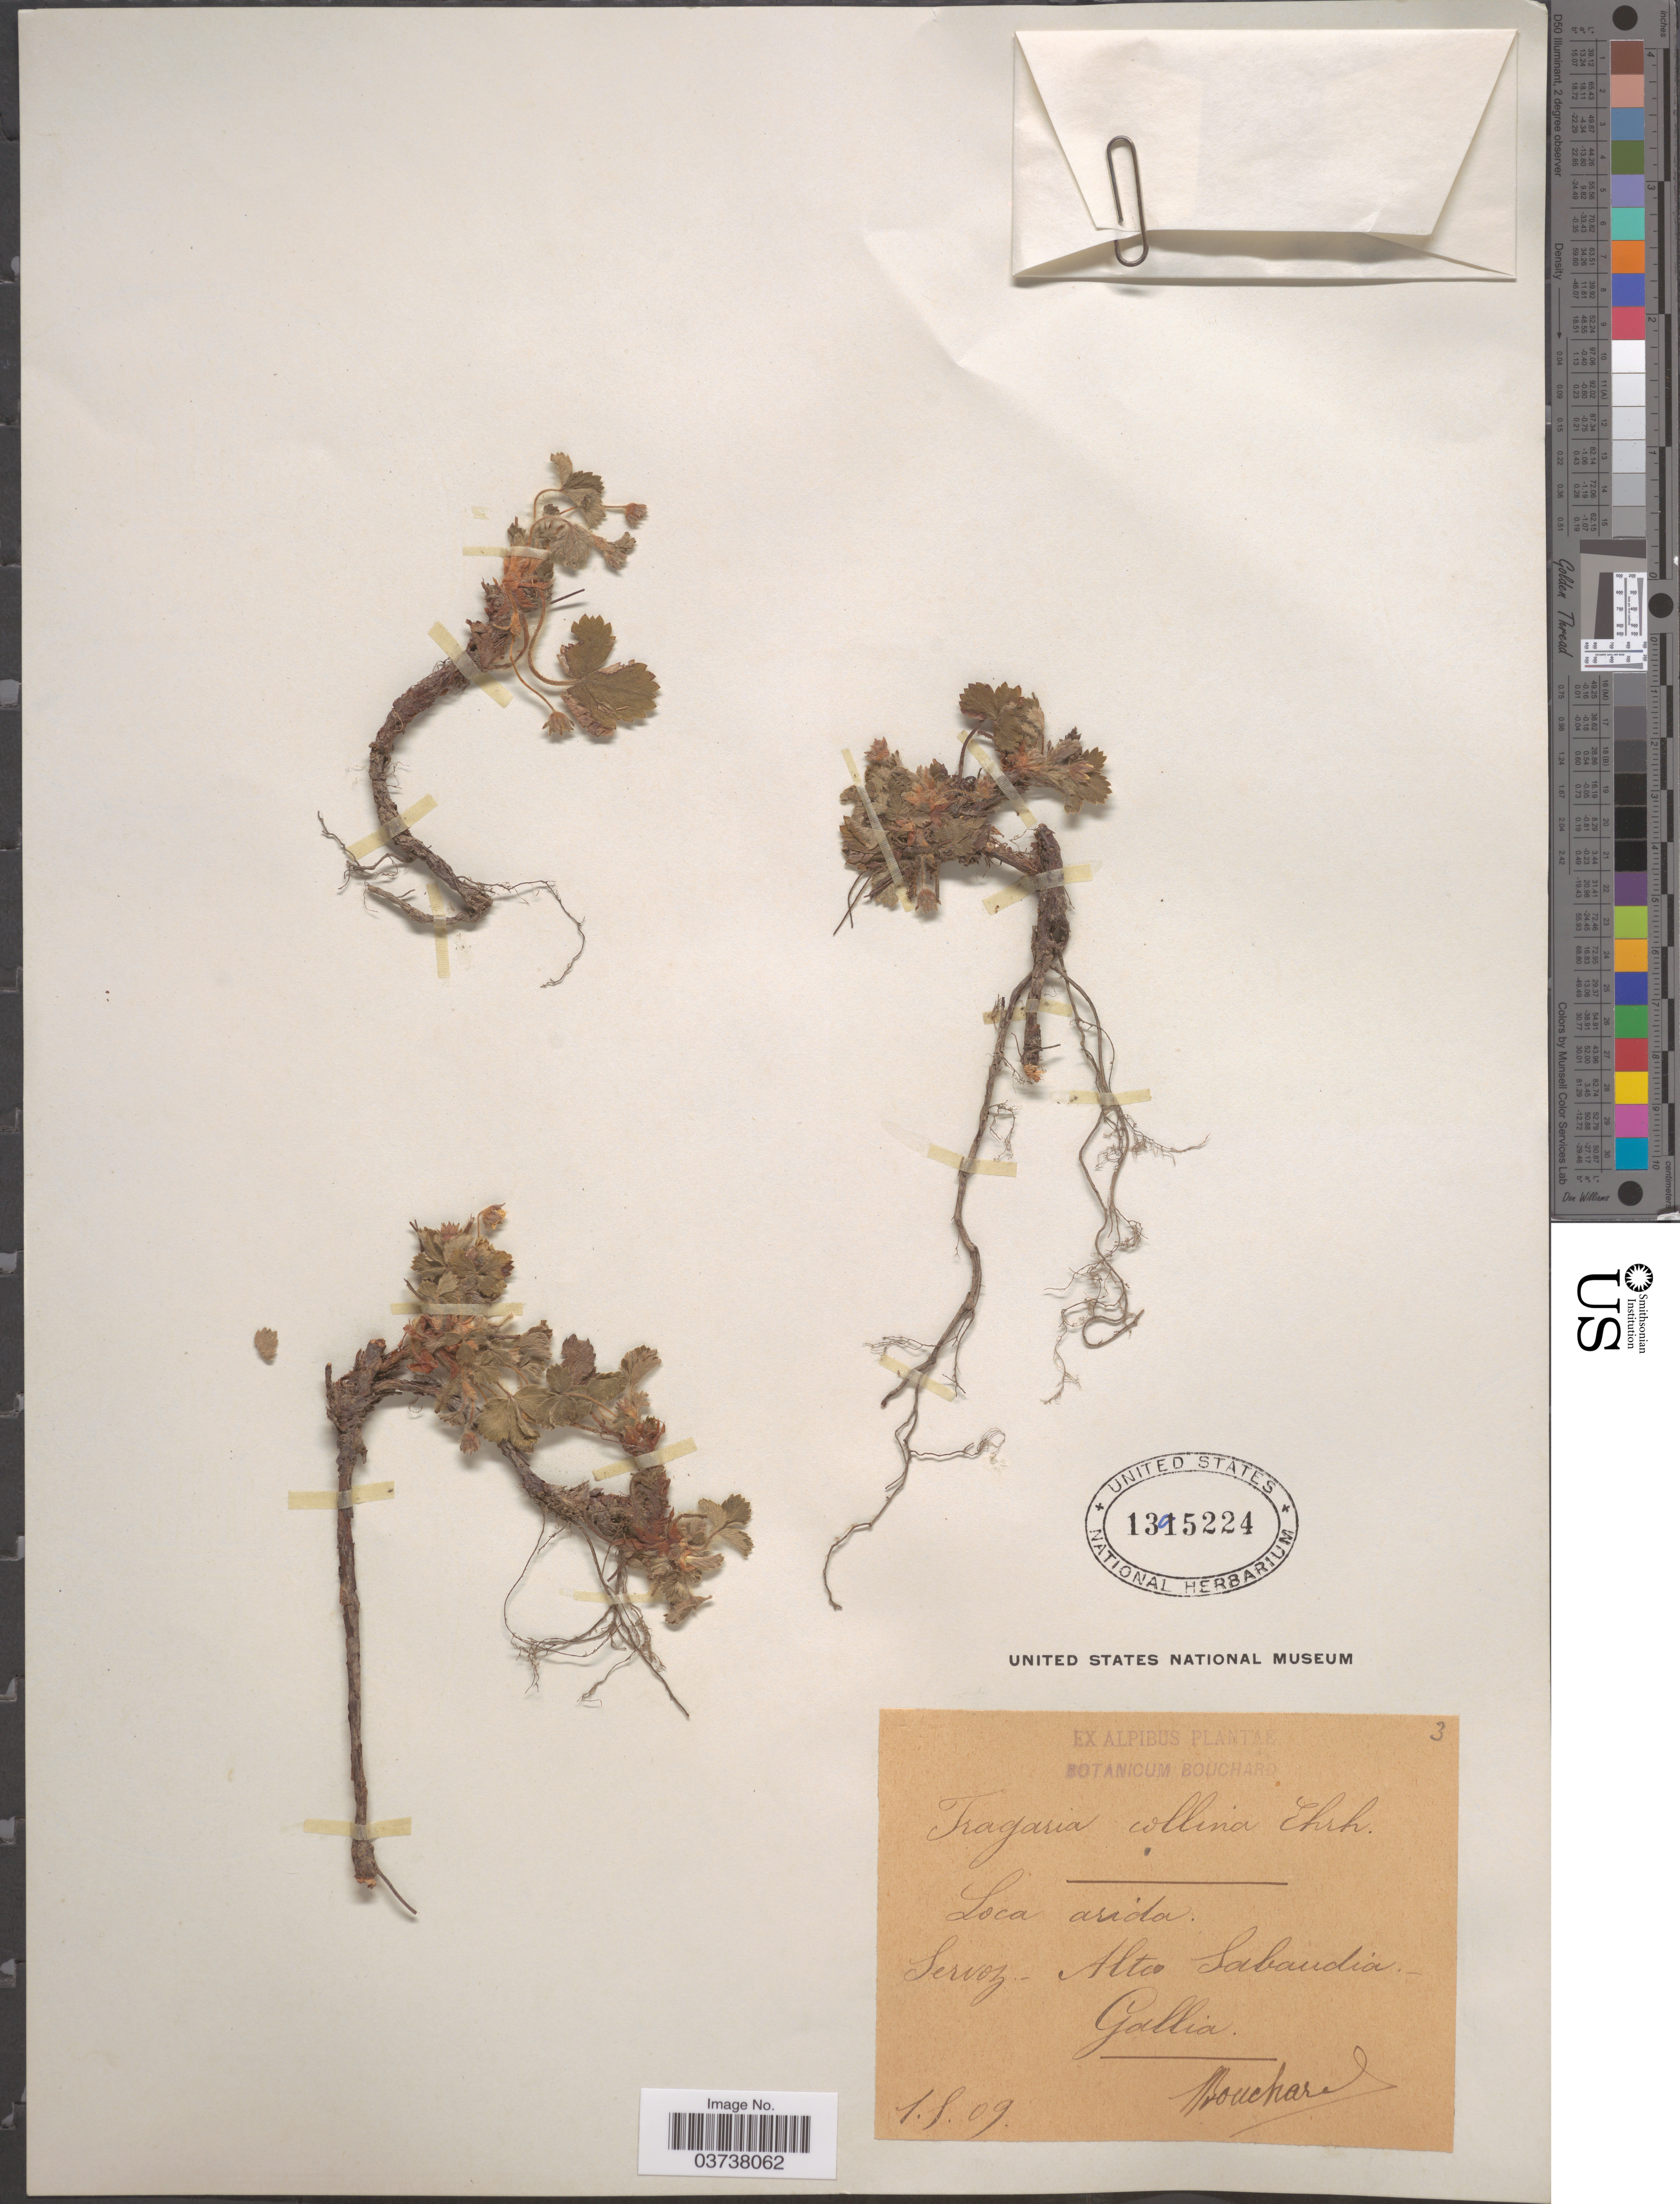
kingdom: Plantae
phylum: Tracheophyta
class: Magnoliopsida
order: Rosales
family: Rosaceae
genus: Fragaria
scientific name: Fragaria collina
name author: Ehrh.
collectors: -. Bouchard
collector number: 3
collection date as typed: Transcribed d/m/y: 1/8/9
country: France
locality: Servoz. Alto Sabandia. Gallia.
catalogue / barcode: US 1395224